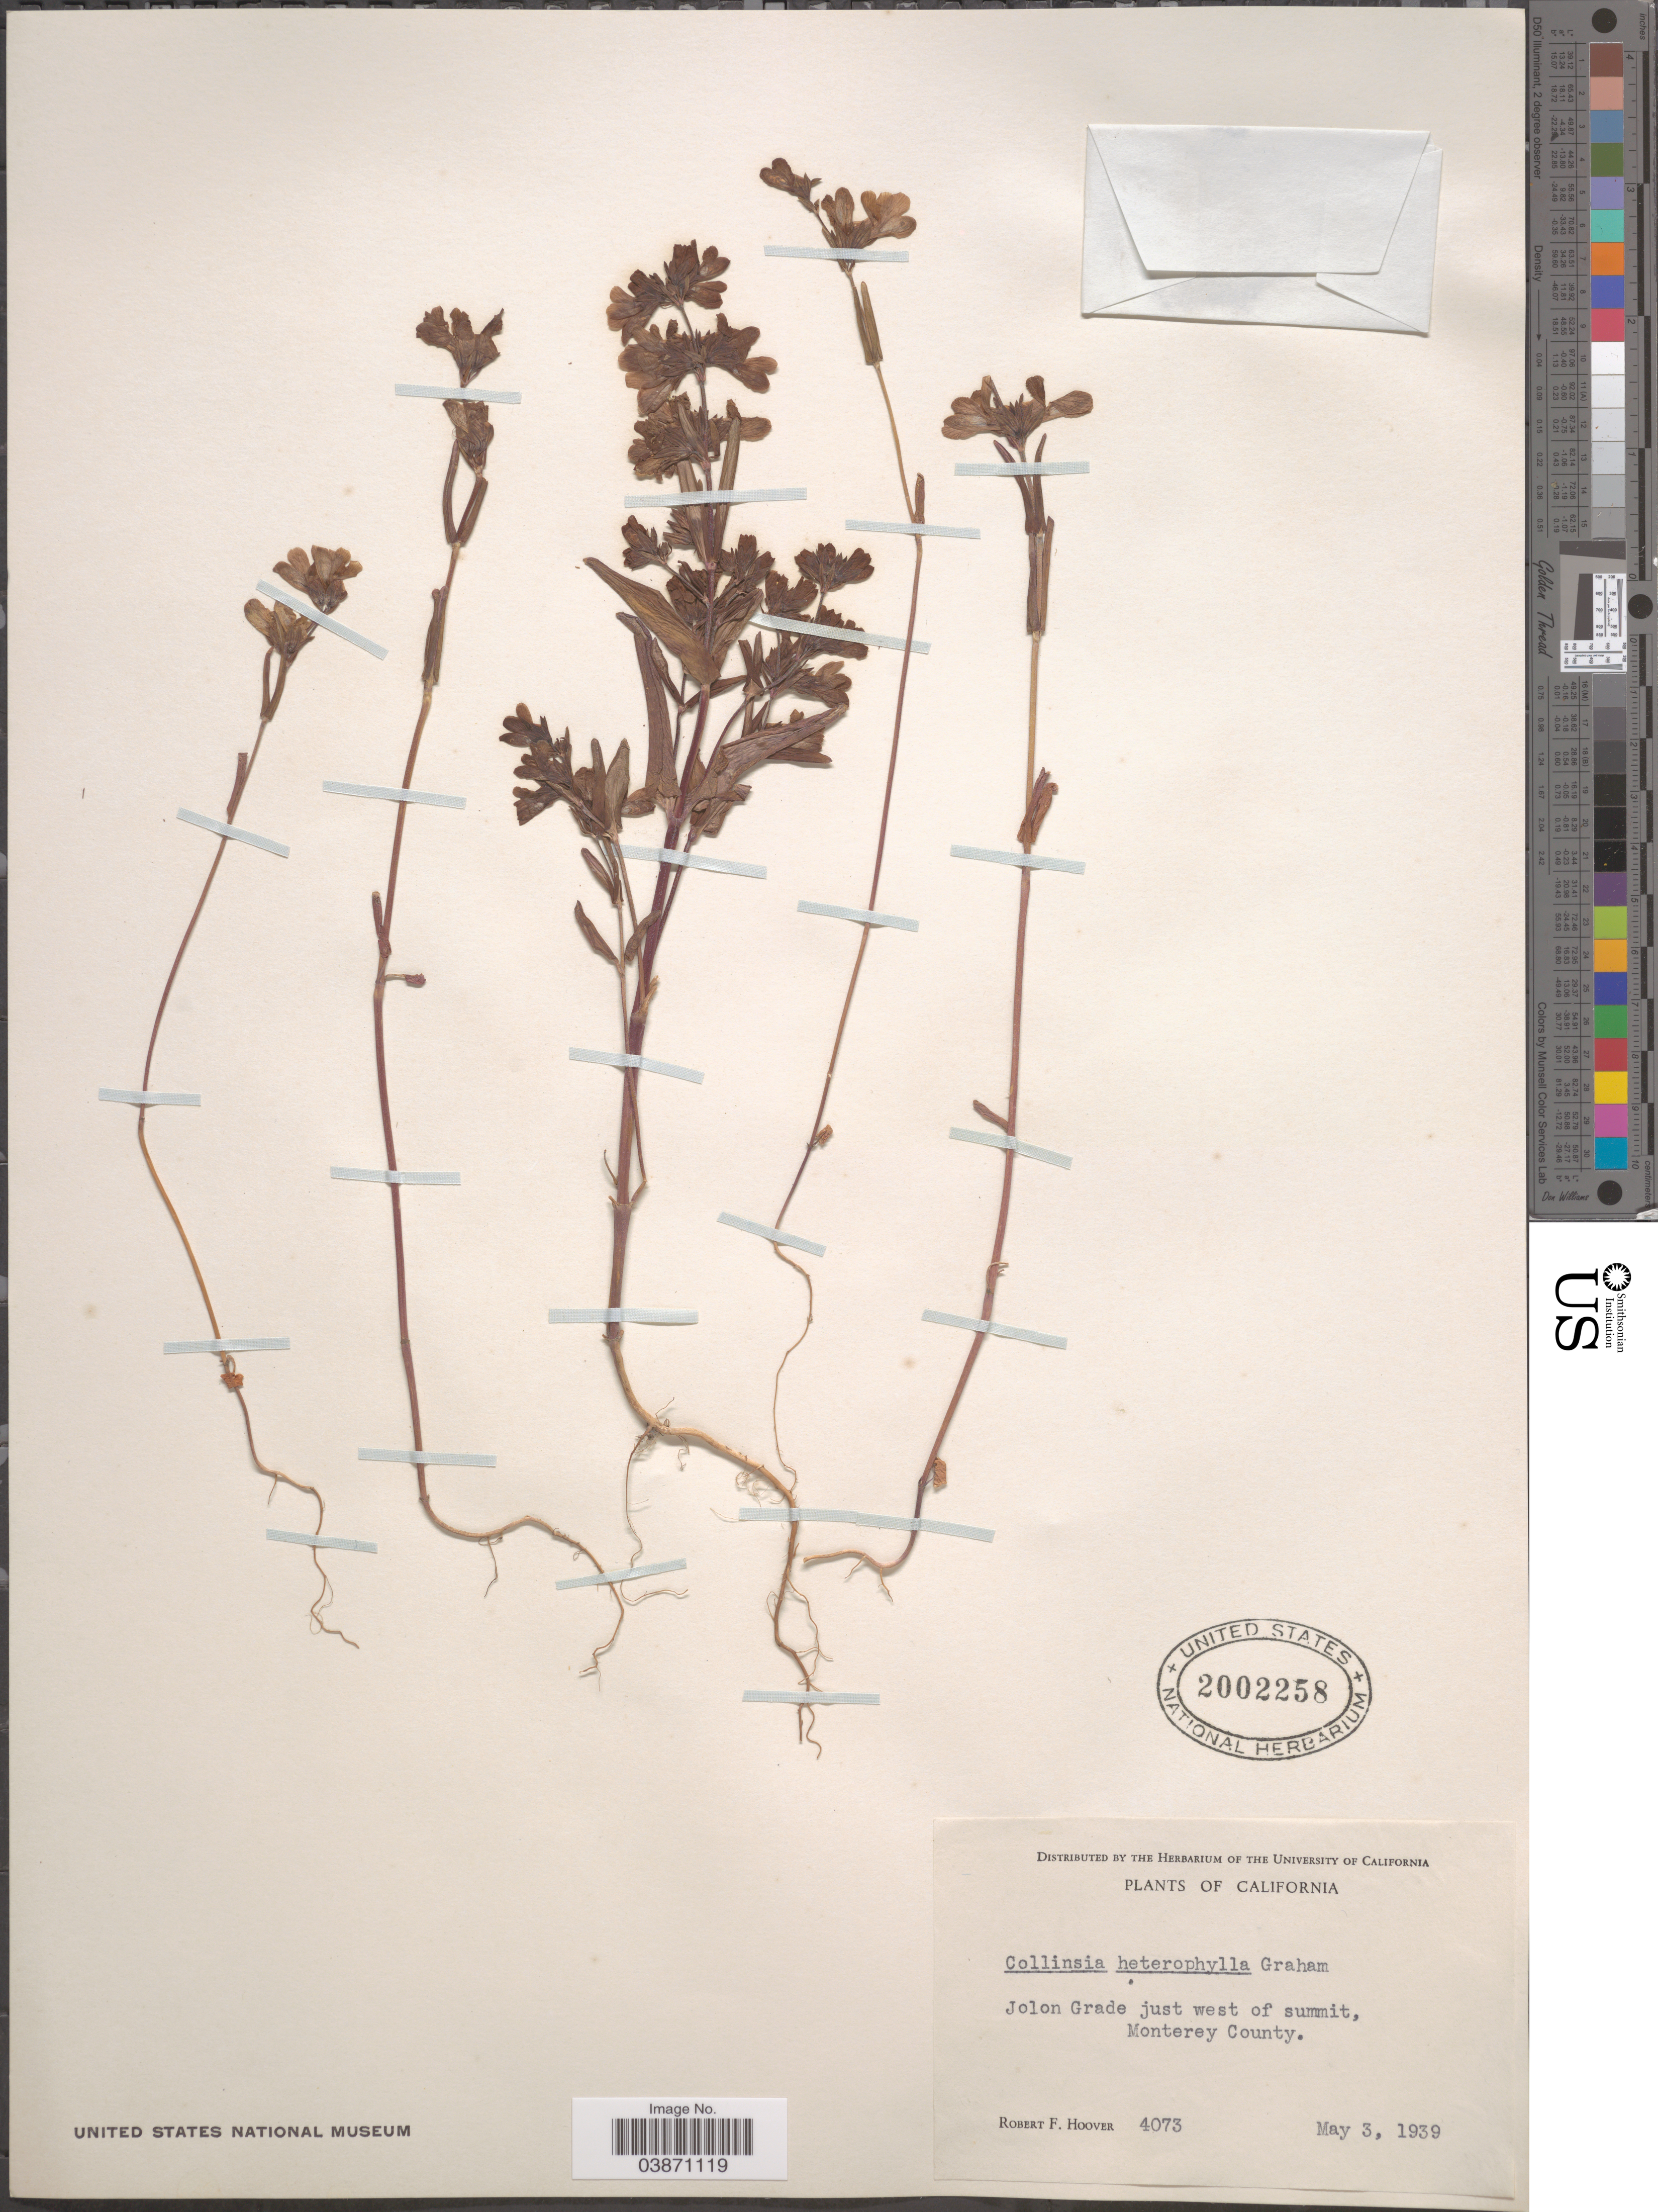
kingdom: Plantae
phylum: Tracheophyta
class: Magnoliopsida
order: Lamiales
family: Plantaginaceae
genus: Collinsia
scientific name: Collinsia heterophylla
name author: Buist ex Graham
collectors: R. F. Hoover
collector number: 4073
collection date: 1939-05-03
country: United States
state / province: California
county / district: Monterey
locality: Jolon Grade just west of summit, Monterey County.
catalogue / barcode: US 2002258